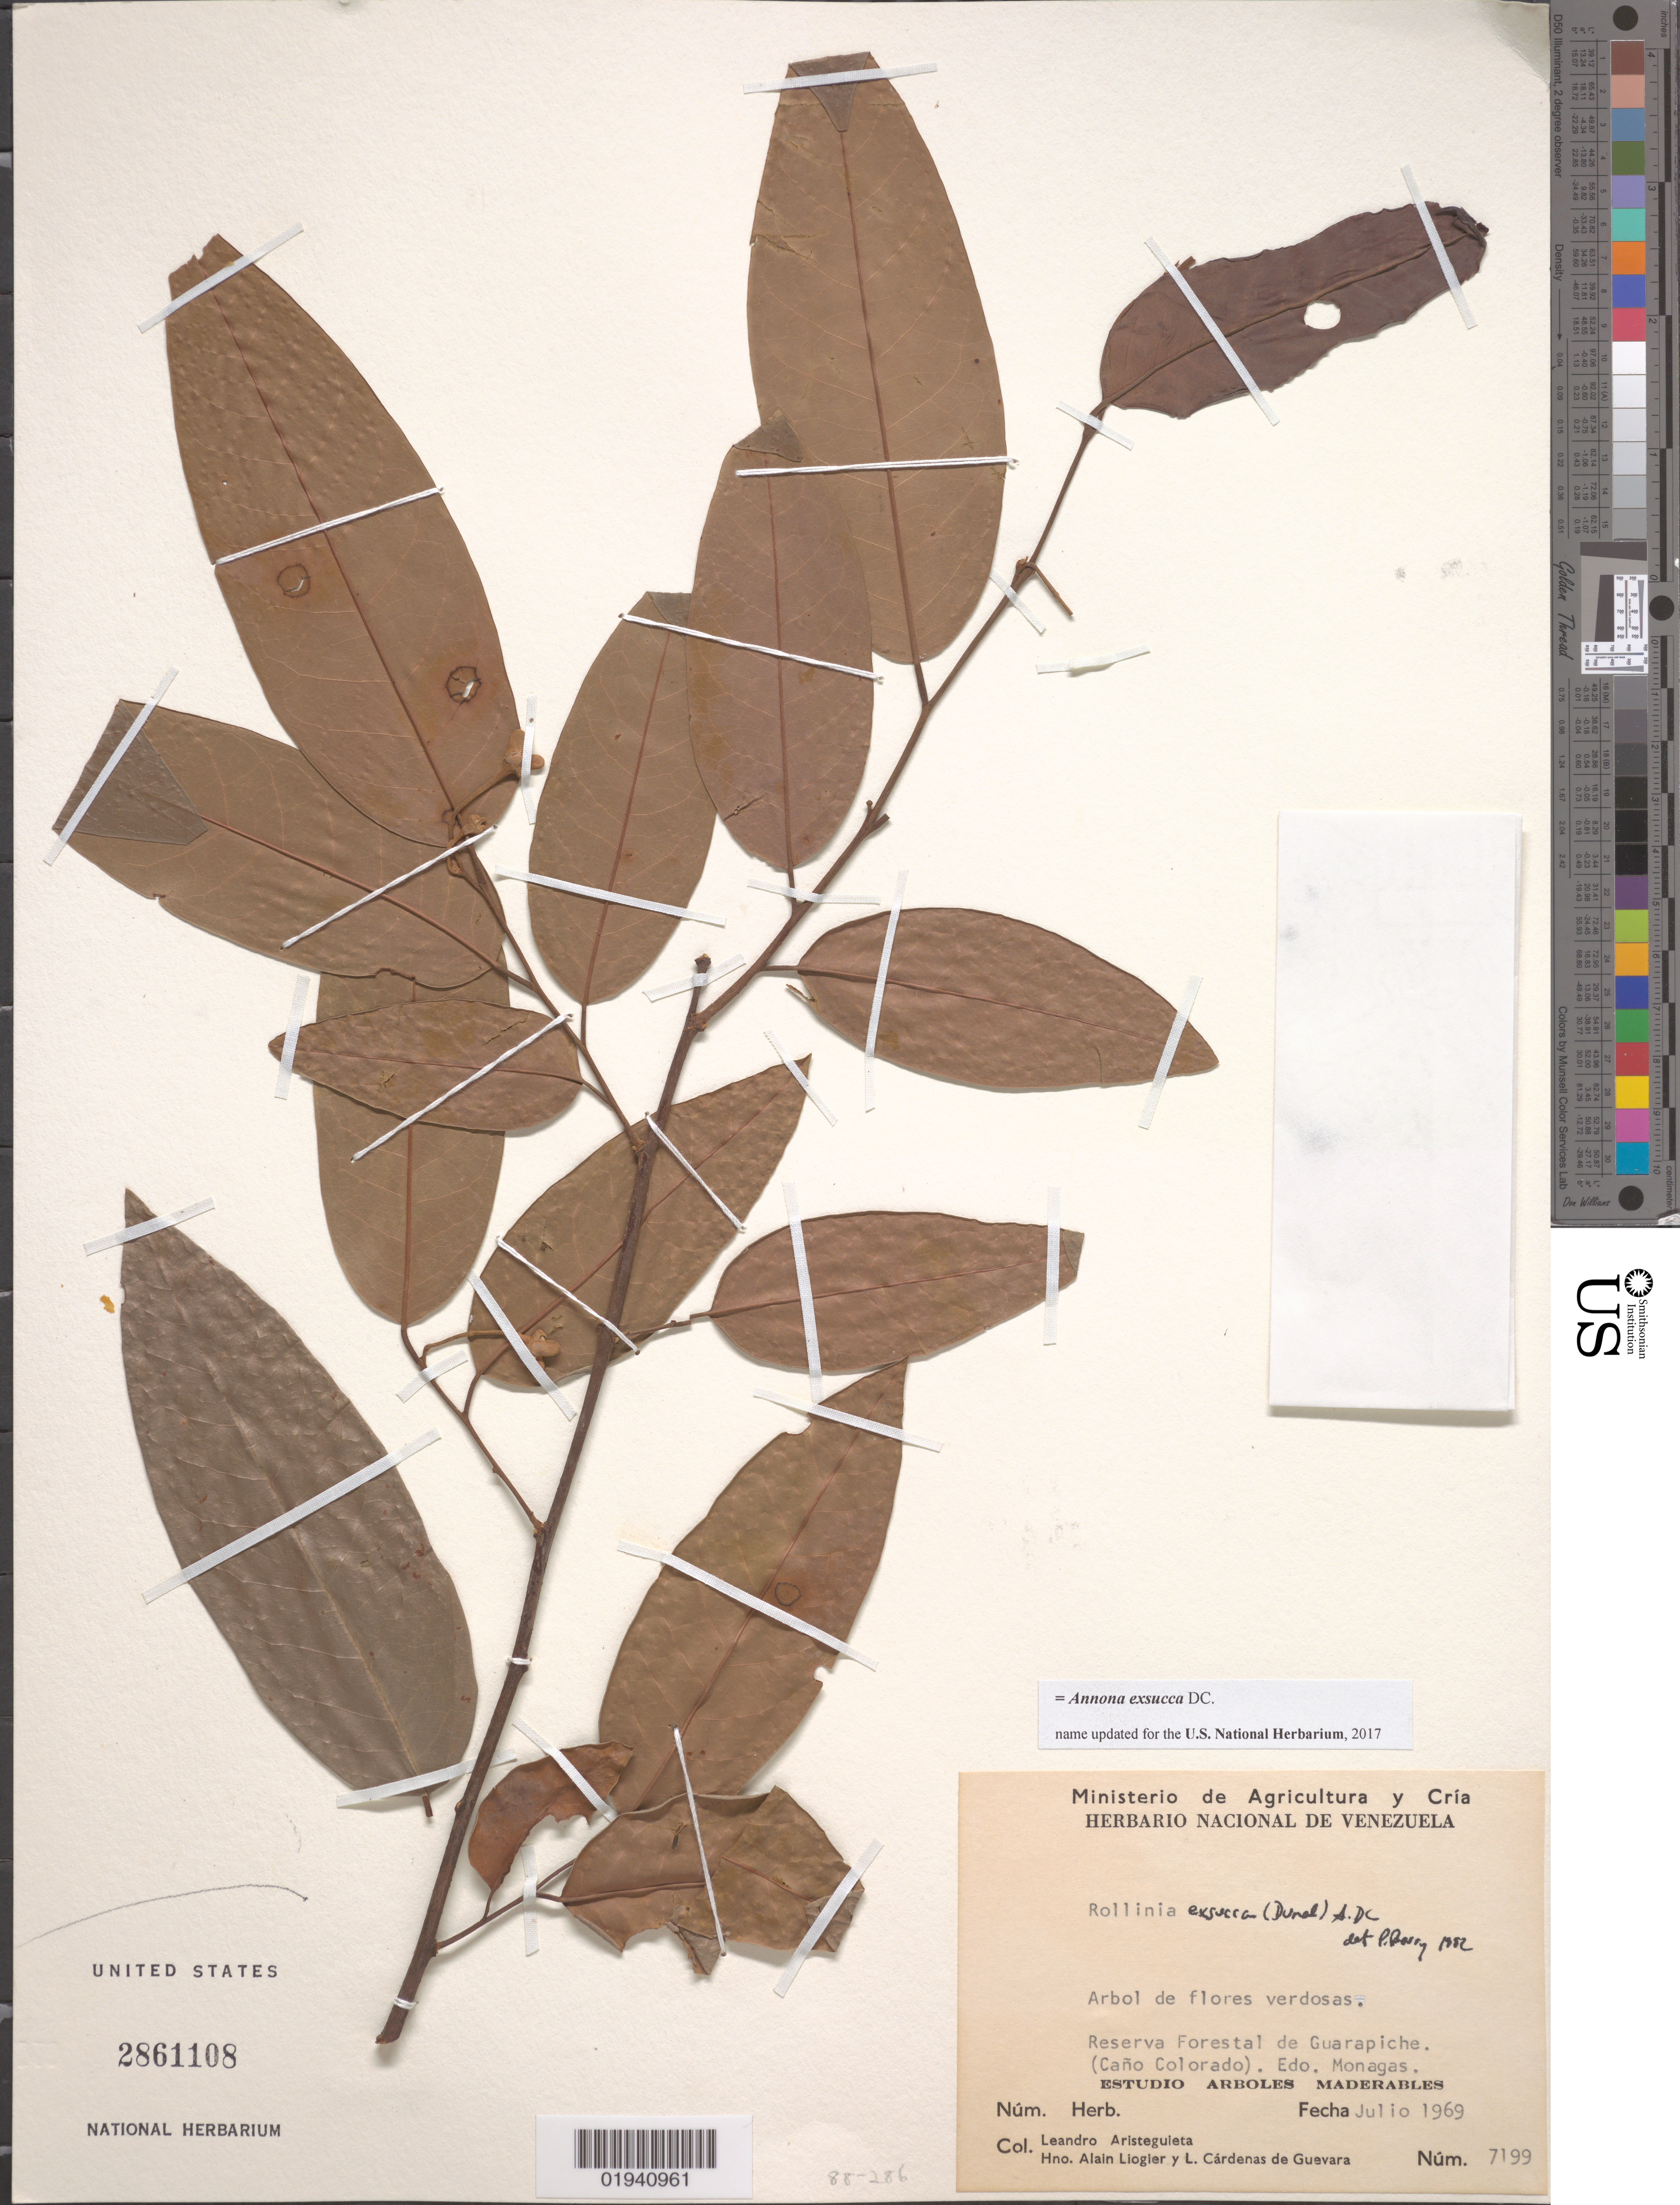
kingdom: Plantae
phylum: Tracheophyta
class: Magnoliopsida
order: Magnoliales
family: Annonaceae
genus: Annona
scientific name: Annona exsucca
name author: DC. ex Dunal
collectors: -. Aristeguita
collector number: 7199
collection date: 1969-07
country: Venezuela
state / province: Monagas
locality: Reserva Forestal de Guarapiche (Cano Colorado)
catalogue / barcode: US 2861108